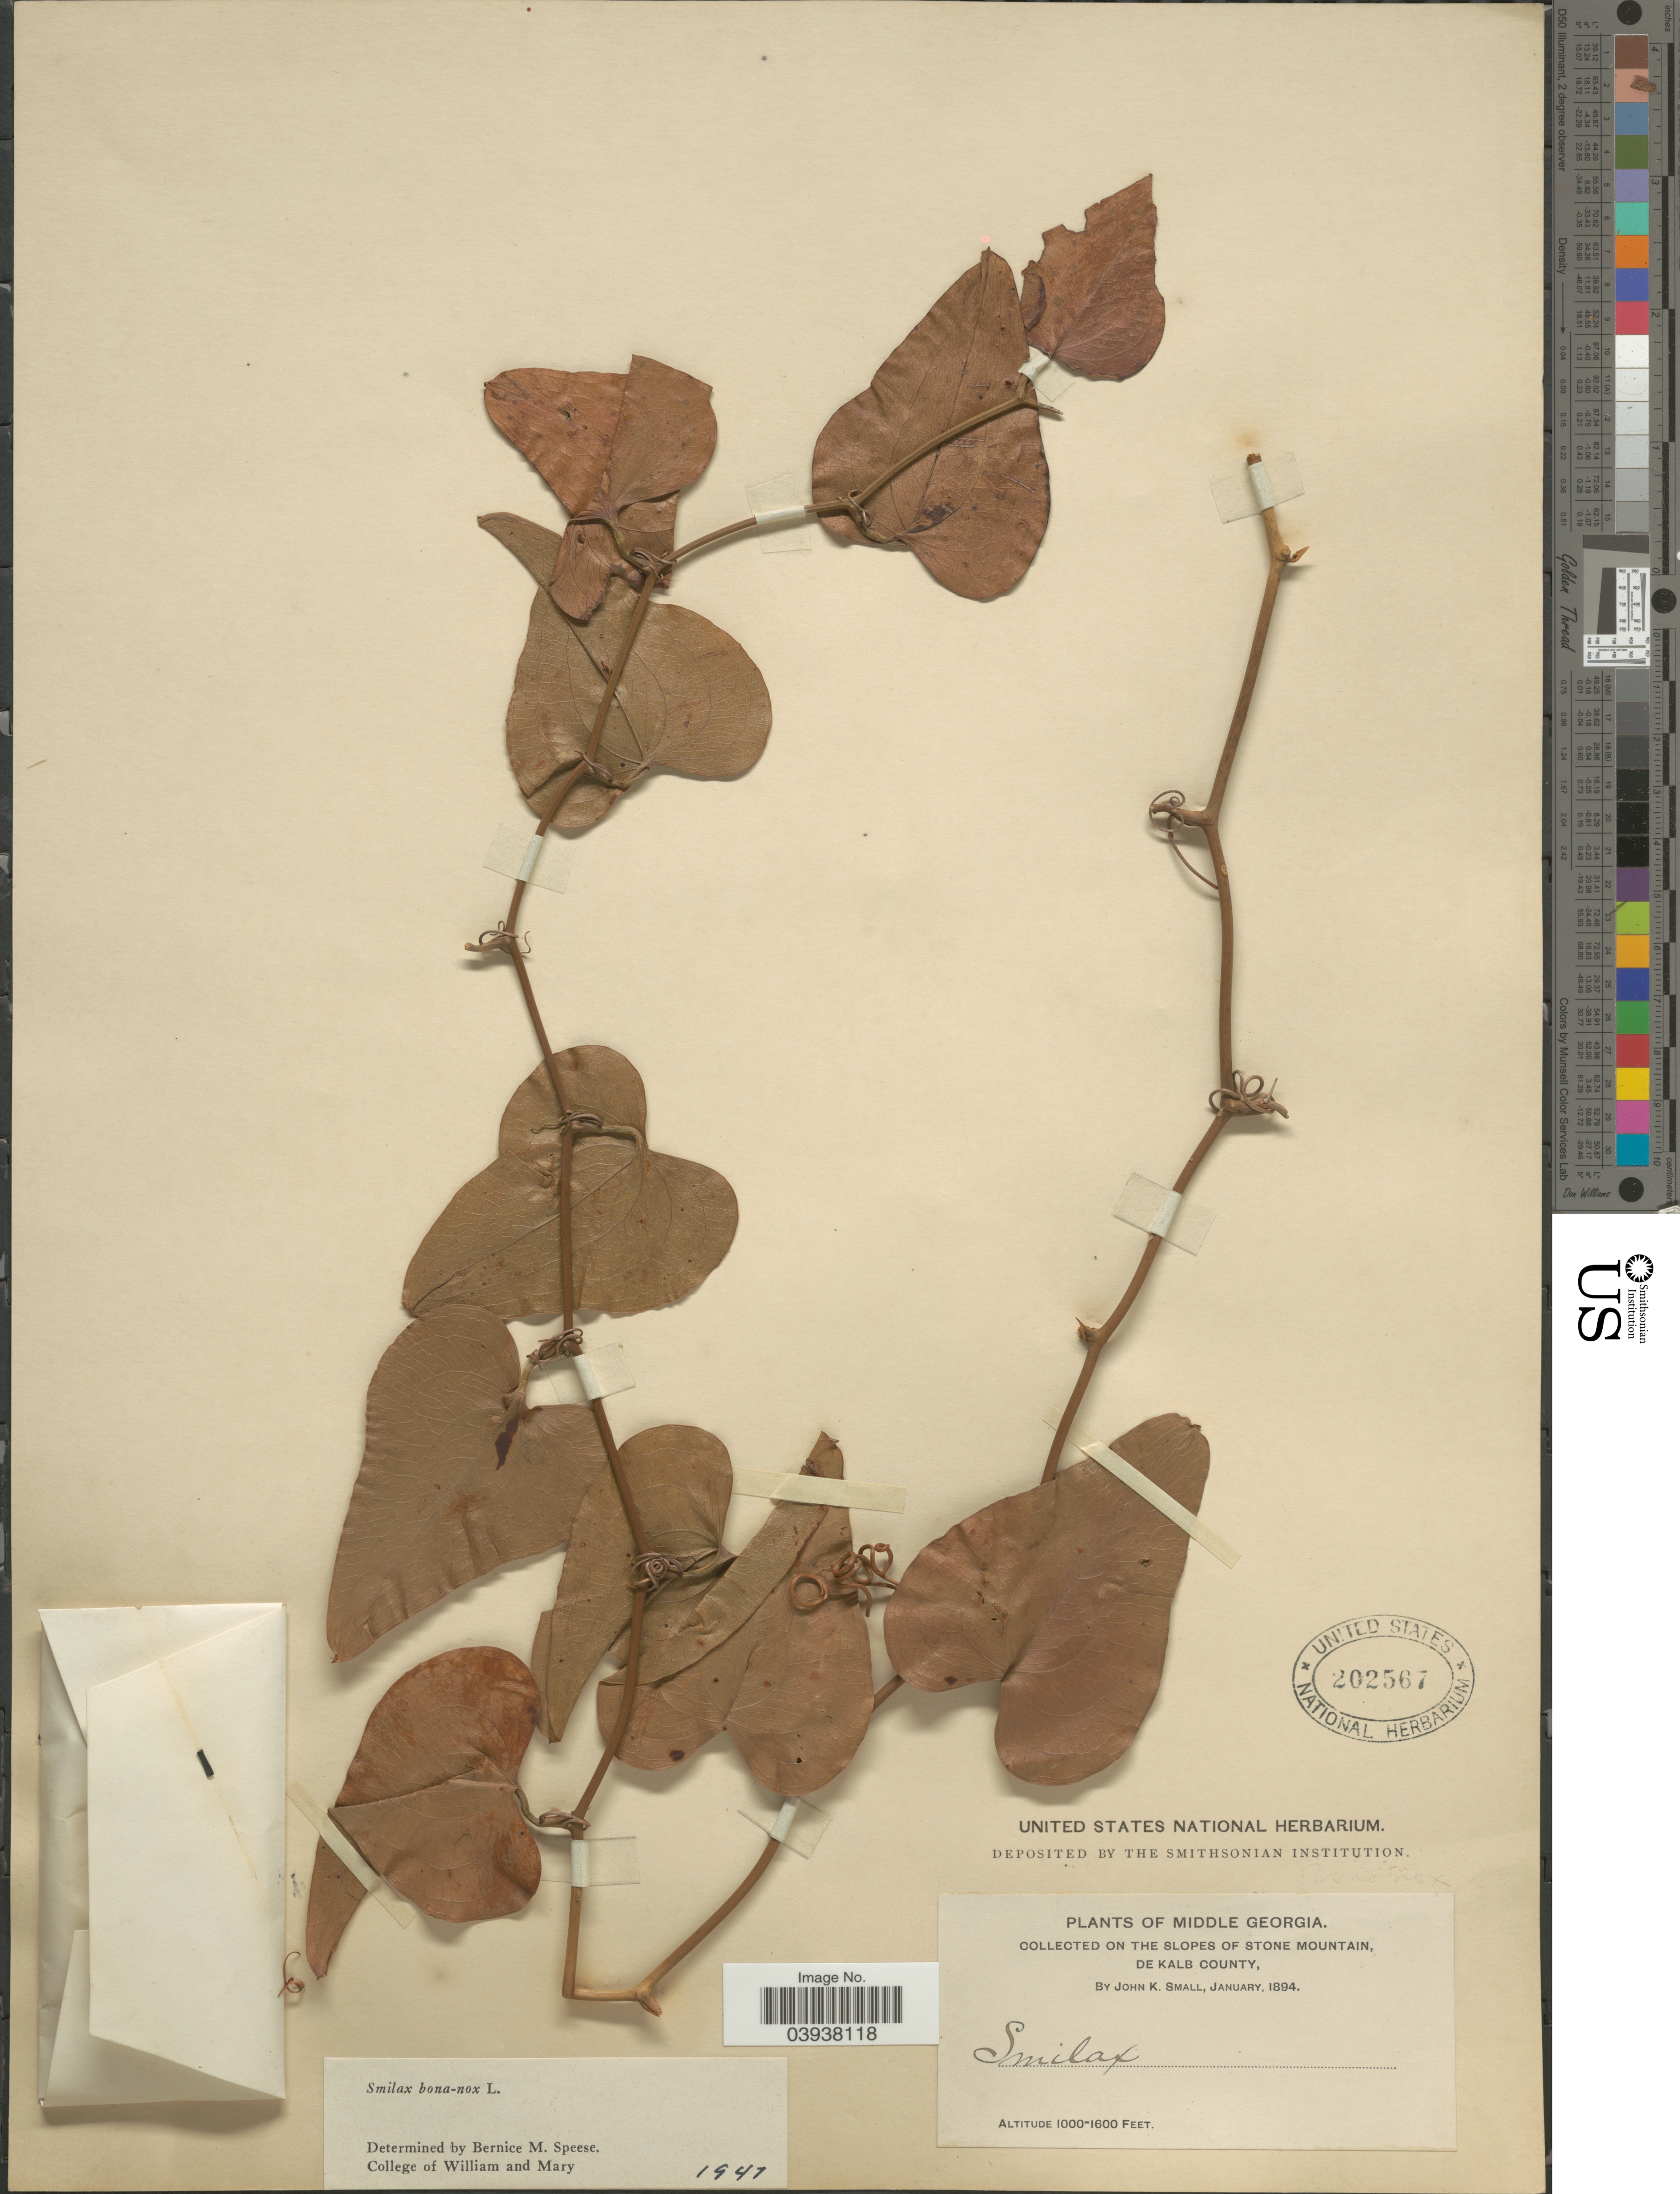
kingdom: Plantae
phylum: Tracheophyta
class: Liliopsida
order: Liliales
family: Smilacaceae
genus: Smilax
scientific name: Smilax bona-nox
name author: L.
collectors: J. K. Small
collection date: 1894-01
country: United States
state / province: Georgia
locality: Middle Georgia. On the slopes of Stone Mountain, De Kalb County.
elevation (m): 305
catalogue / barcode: US 202567